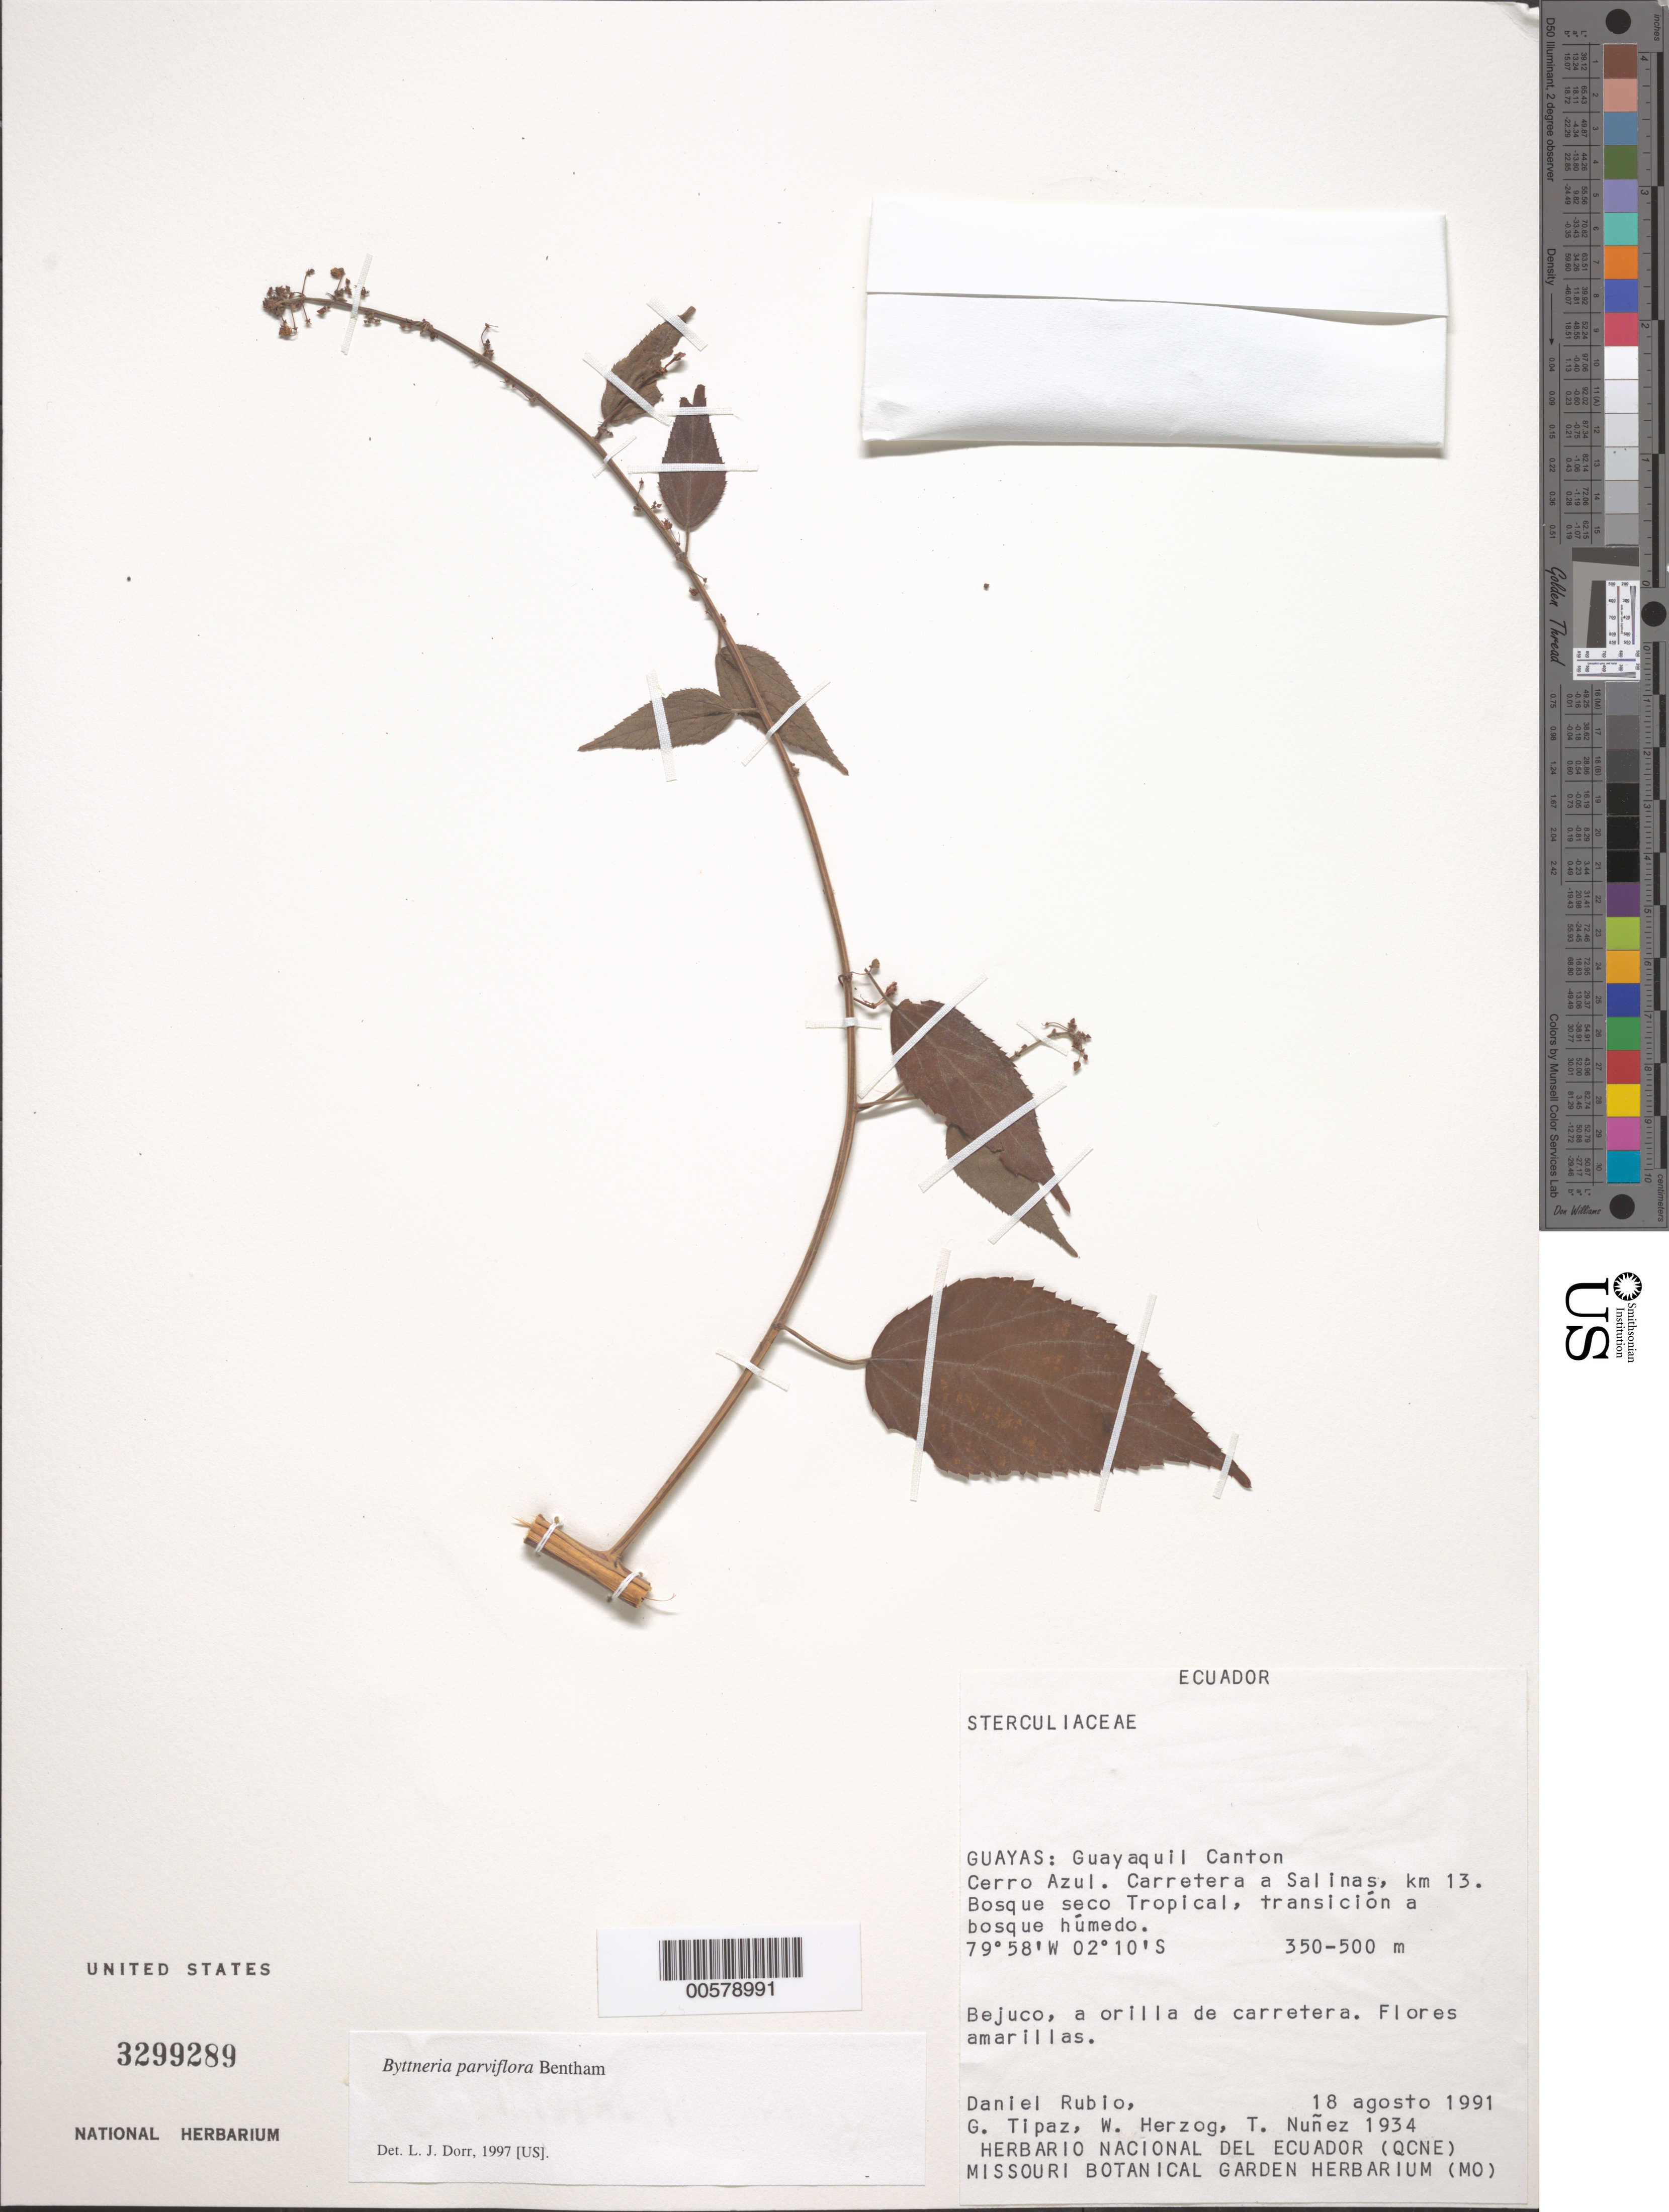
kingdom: Plantae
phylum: Tracheophyta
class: Magnoliopsida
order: Malvales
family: Malvaceae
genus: Byttneria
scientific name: Byttneria parviflora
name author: Benth.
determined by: Dorr, L. J., (BOT), Smithsonian Institution - National Museum of Natural History (UNITED STATES)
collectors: D. Rubio, G. Tipaz, W. Herzog & T. Núñez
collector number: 1934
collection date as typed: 18 Aug 1991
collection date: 1991-08-18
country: Ecuador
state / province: Guayas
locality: Guayaquil Cantón. Cerro Azul, Carretera a Salinas, km 13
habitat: Bosque seco tropical, transición a bosque húmedo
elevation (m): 350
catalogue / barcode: US 3299289